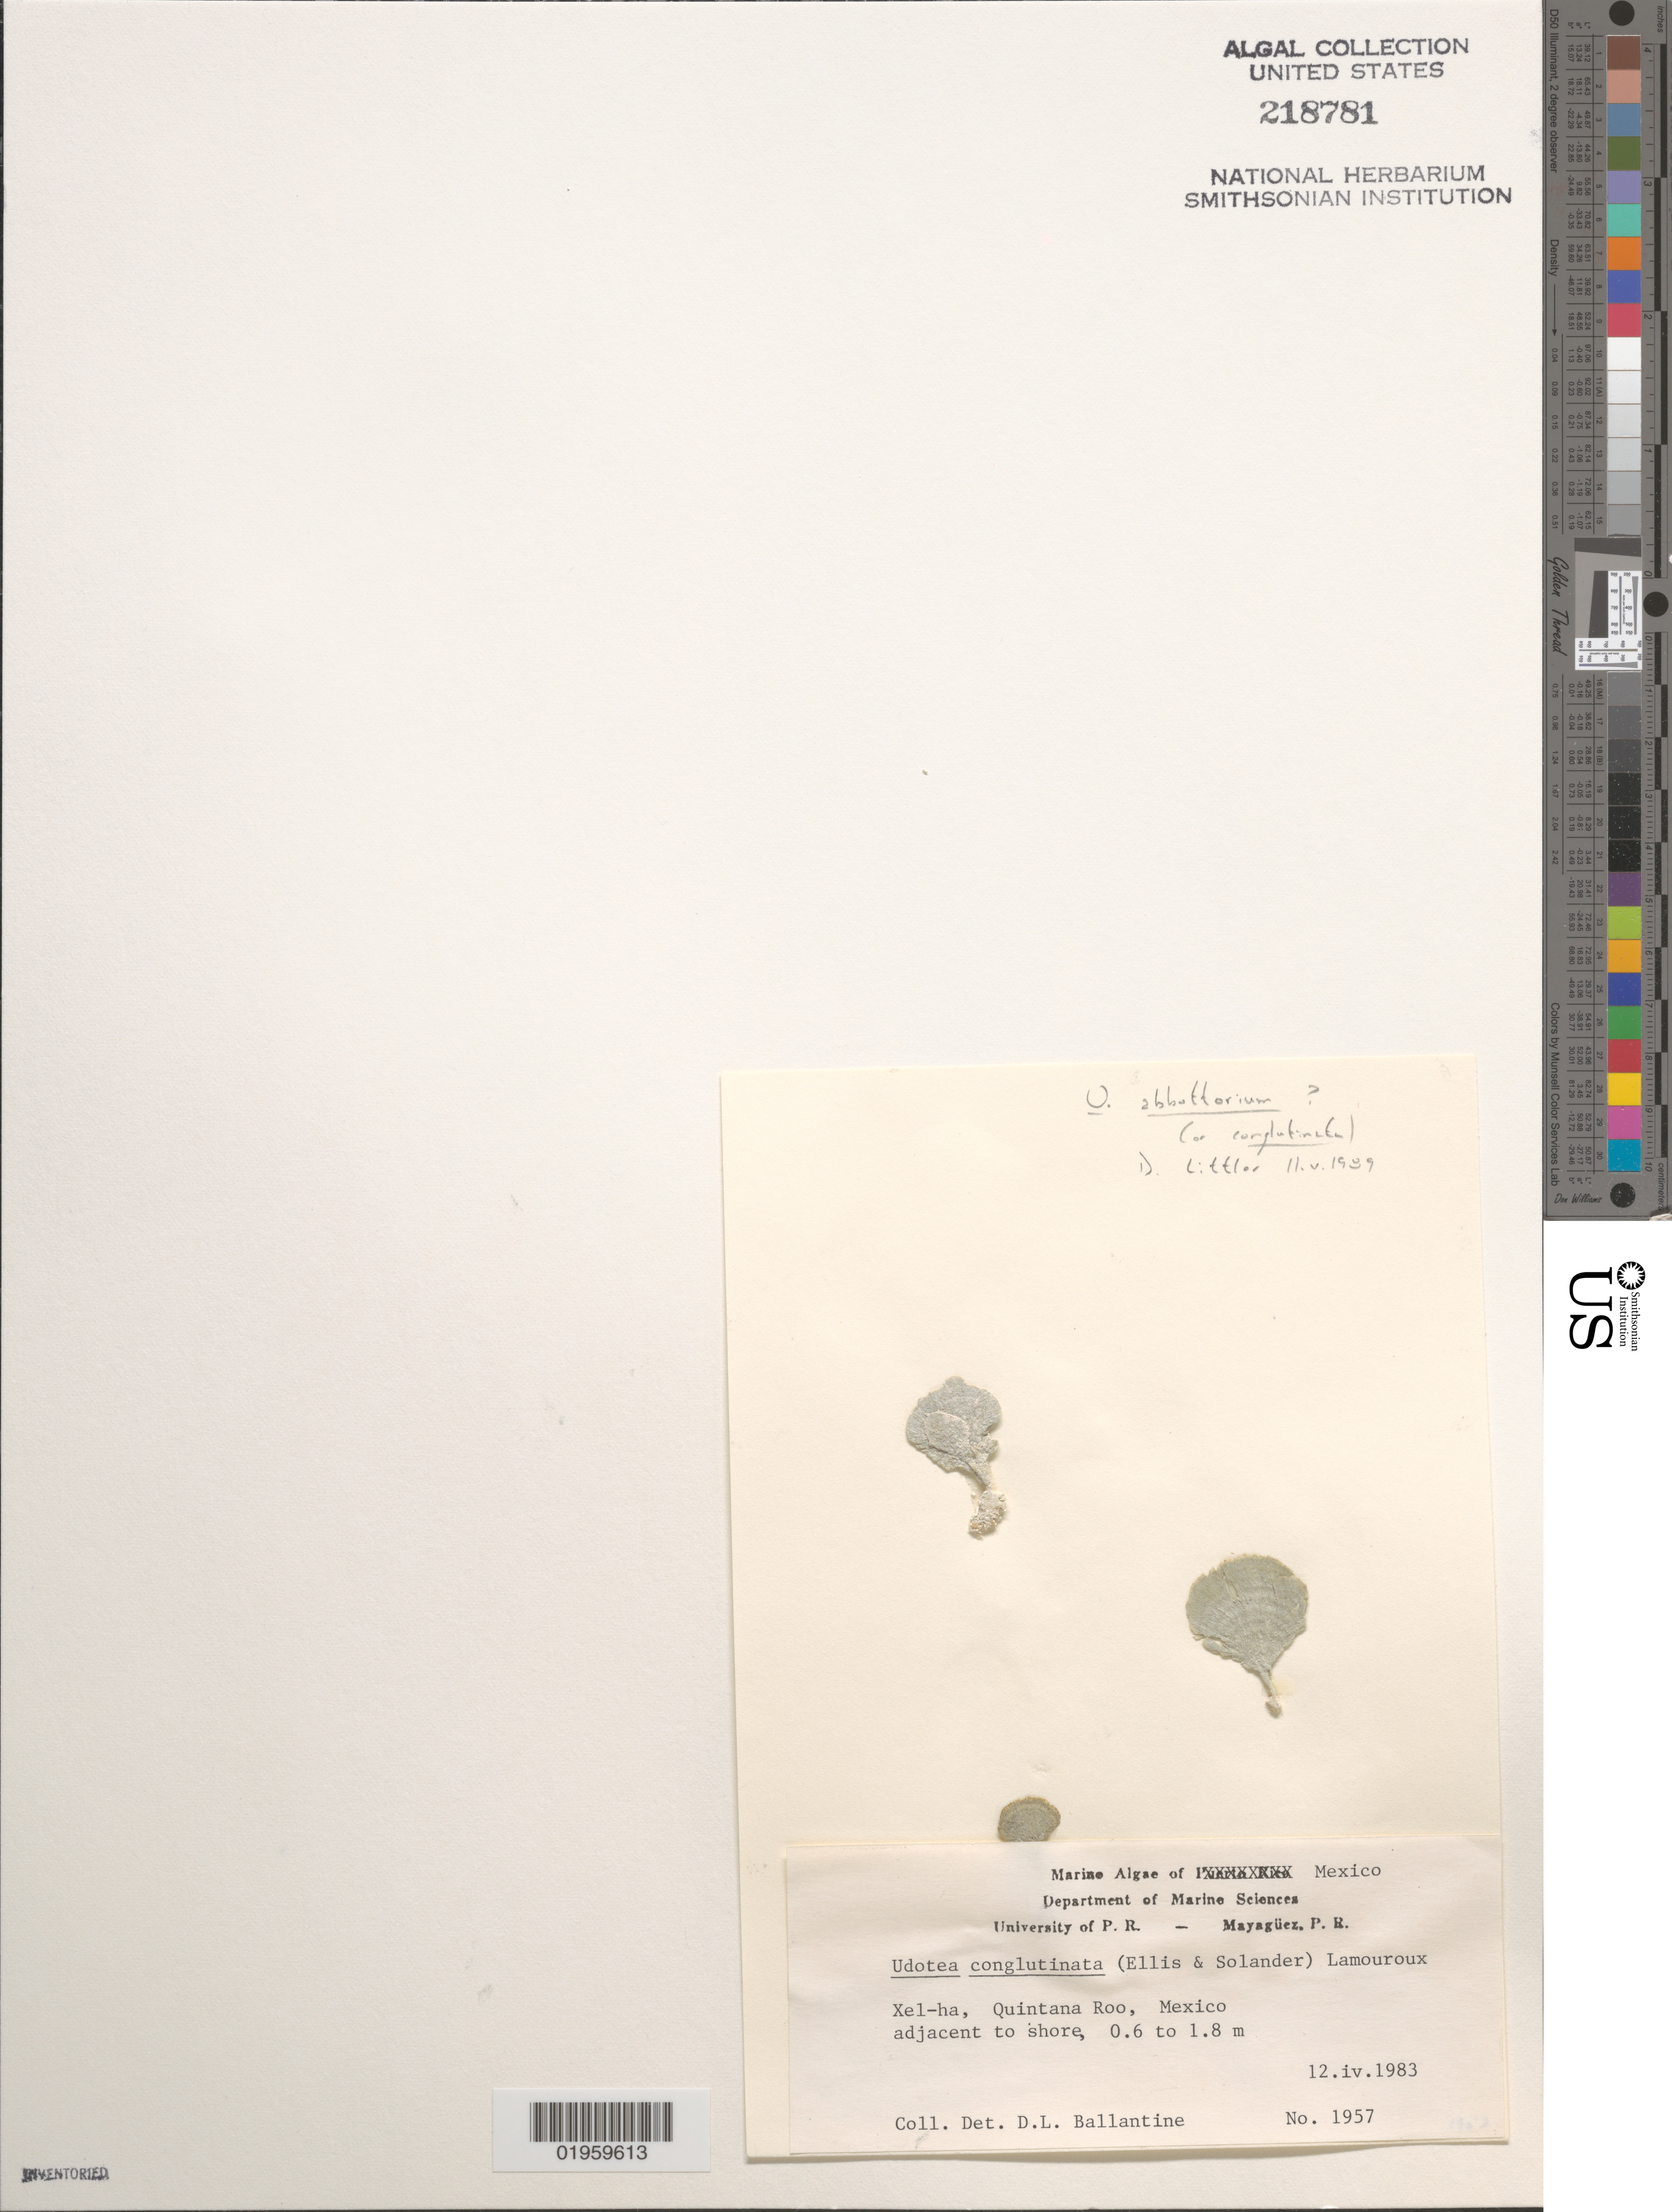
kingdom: Plantae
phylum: Chlorophyta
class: Ulvophyceae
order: Bryopsidales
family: Udoteaceae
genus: Udotea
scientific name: Udotea conglutinata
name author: (Ellis & Sol.) J.V.Lamouroux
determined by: Ballantine, D. L.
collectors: D.L. Ballantine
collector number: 1957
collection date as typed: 12 Apr 1983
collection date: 1983-04-12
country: Mexico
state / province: Quintana Roo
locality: Xel-ha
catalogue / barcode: US 218781